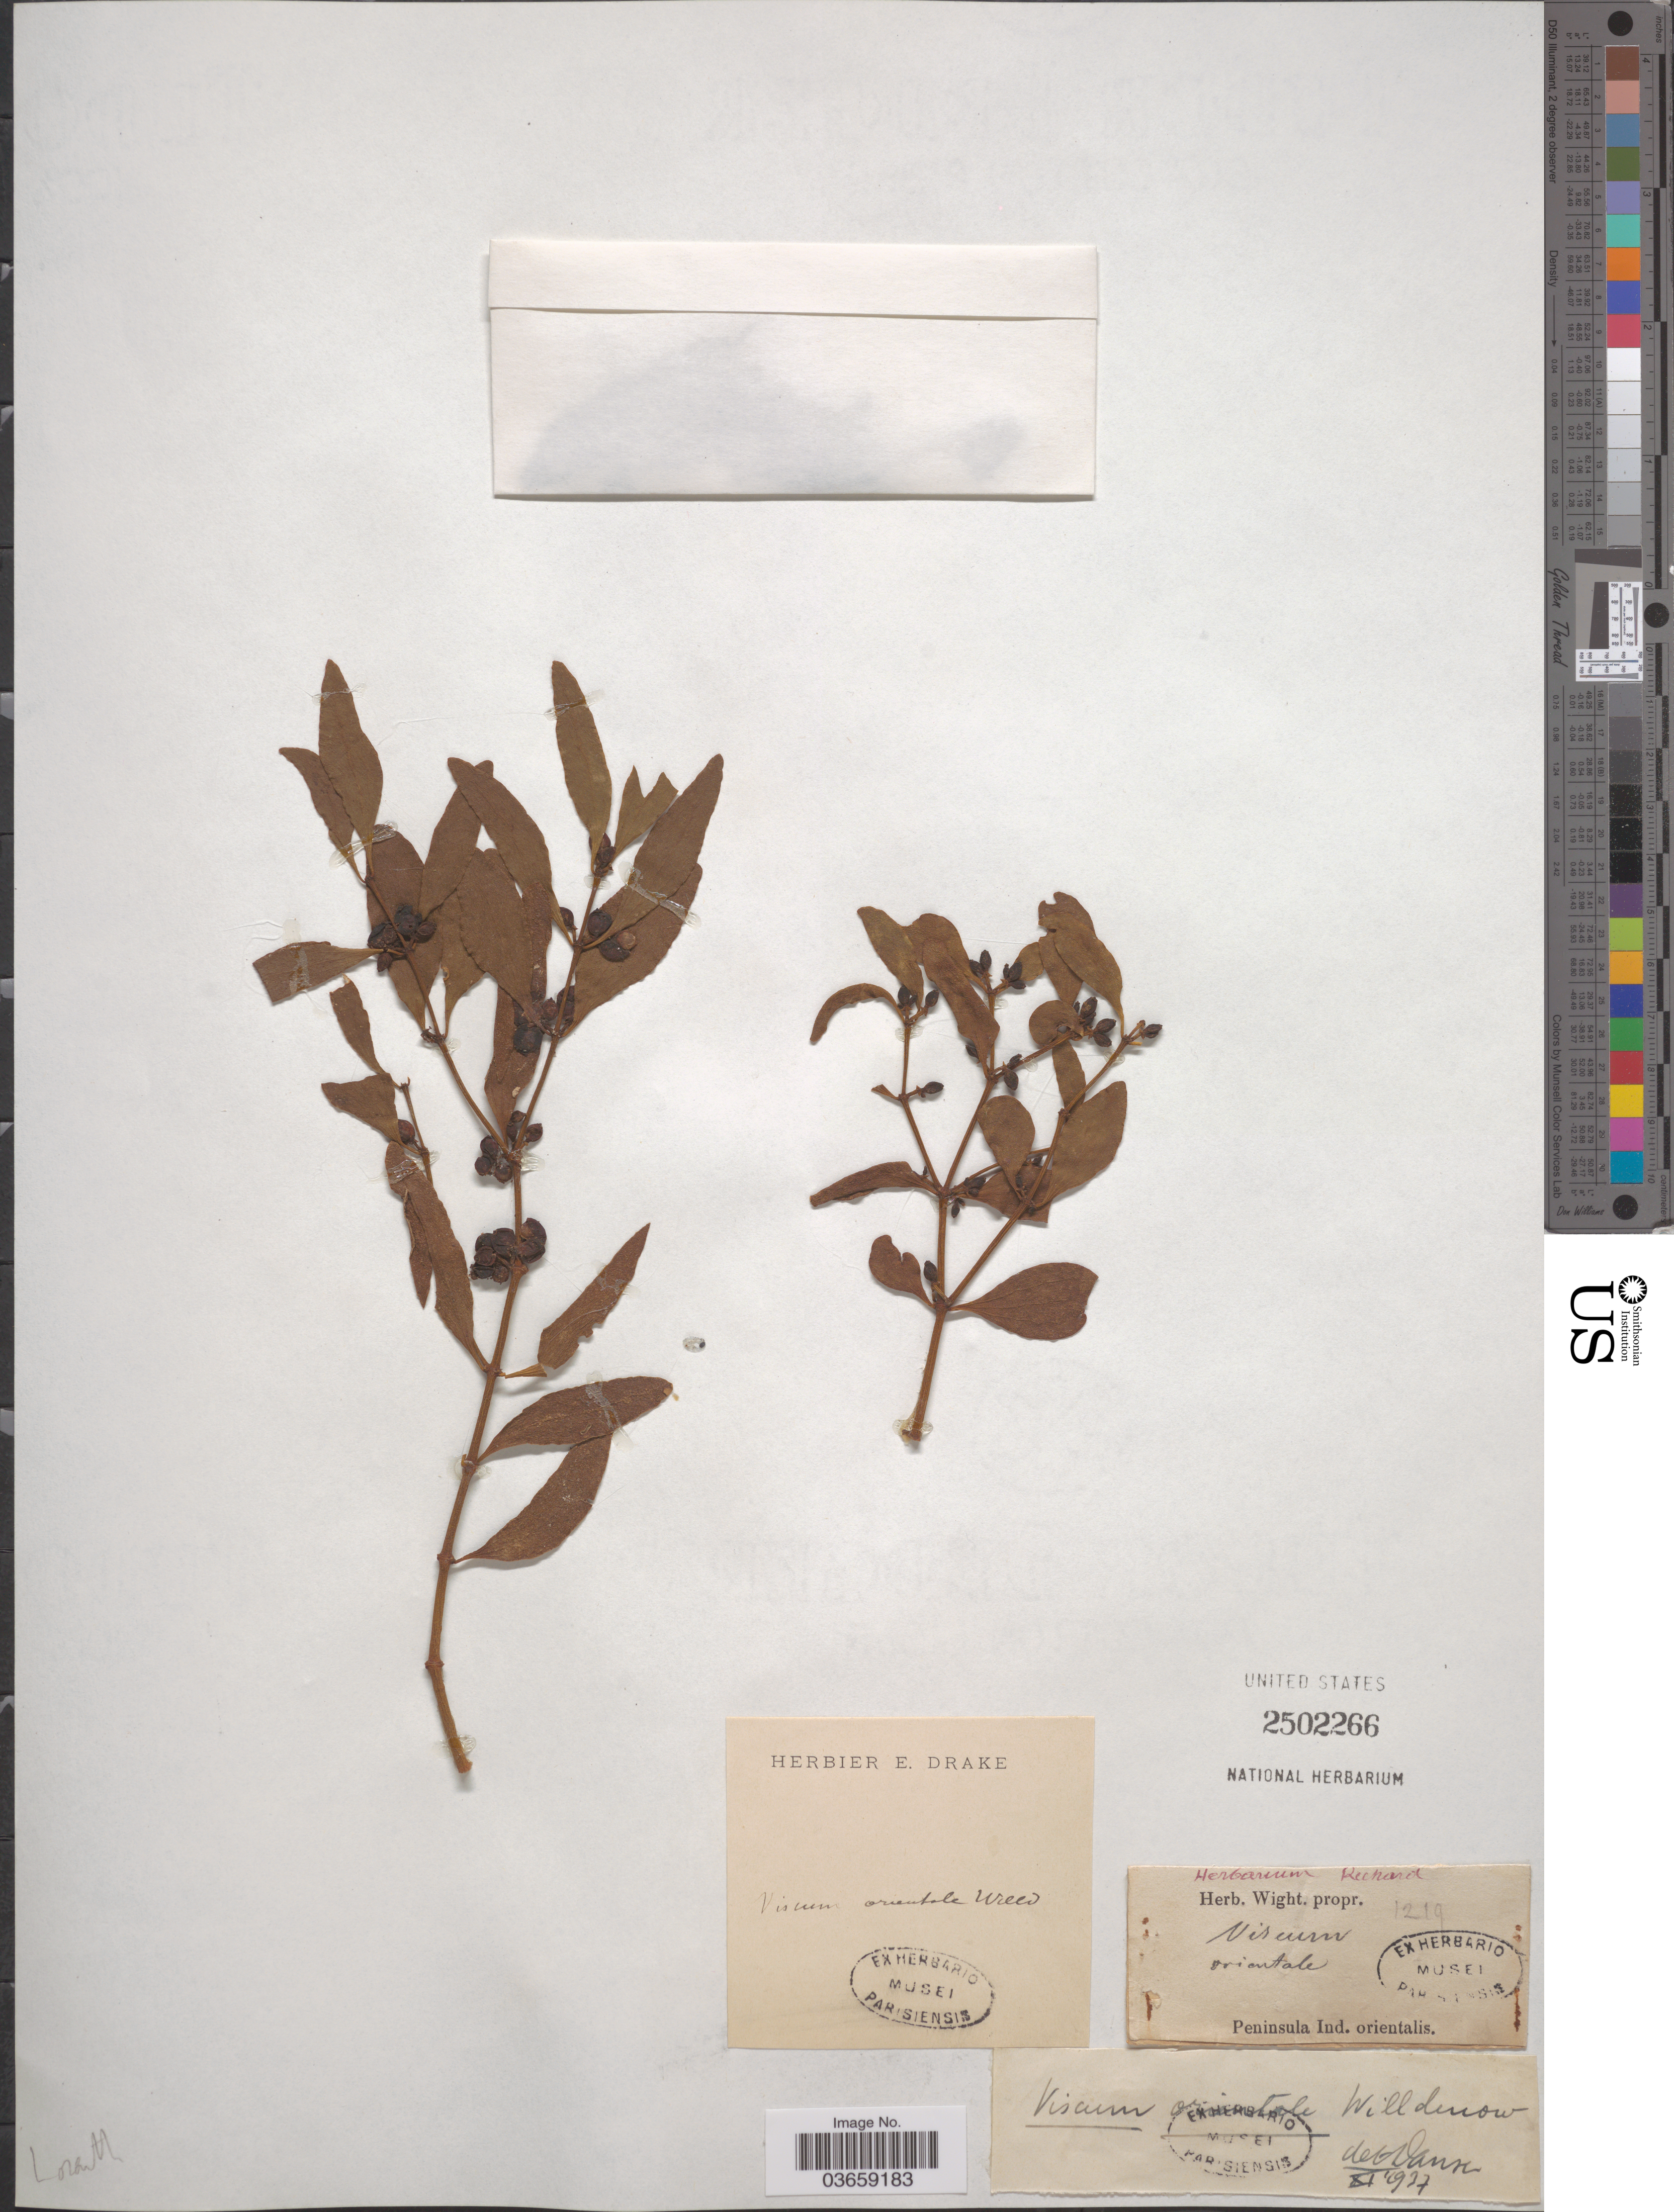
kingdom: Plantae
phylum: Tracheophyta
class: Magnoliopsida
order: Santalales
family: Viscaceae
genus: Viscum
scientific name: Viscum orientale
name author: DC.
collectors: ex herb. Richard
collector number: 1219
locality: Peninsula Ind. orientalis.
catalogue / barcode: US 2502266